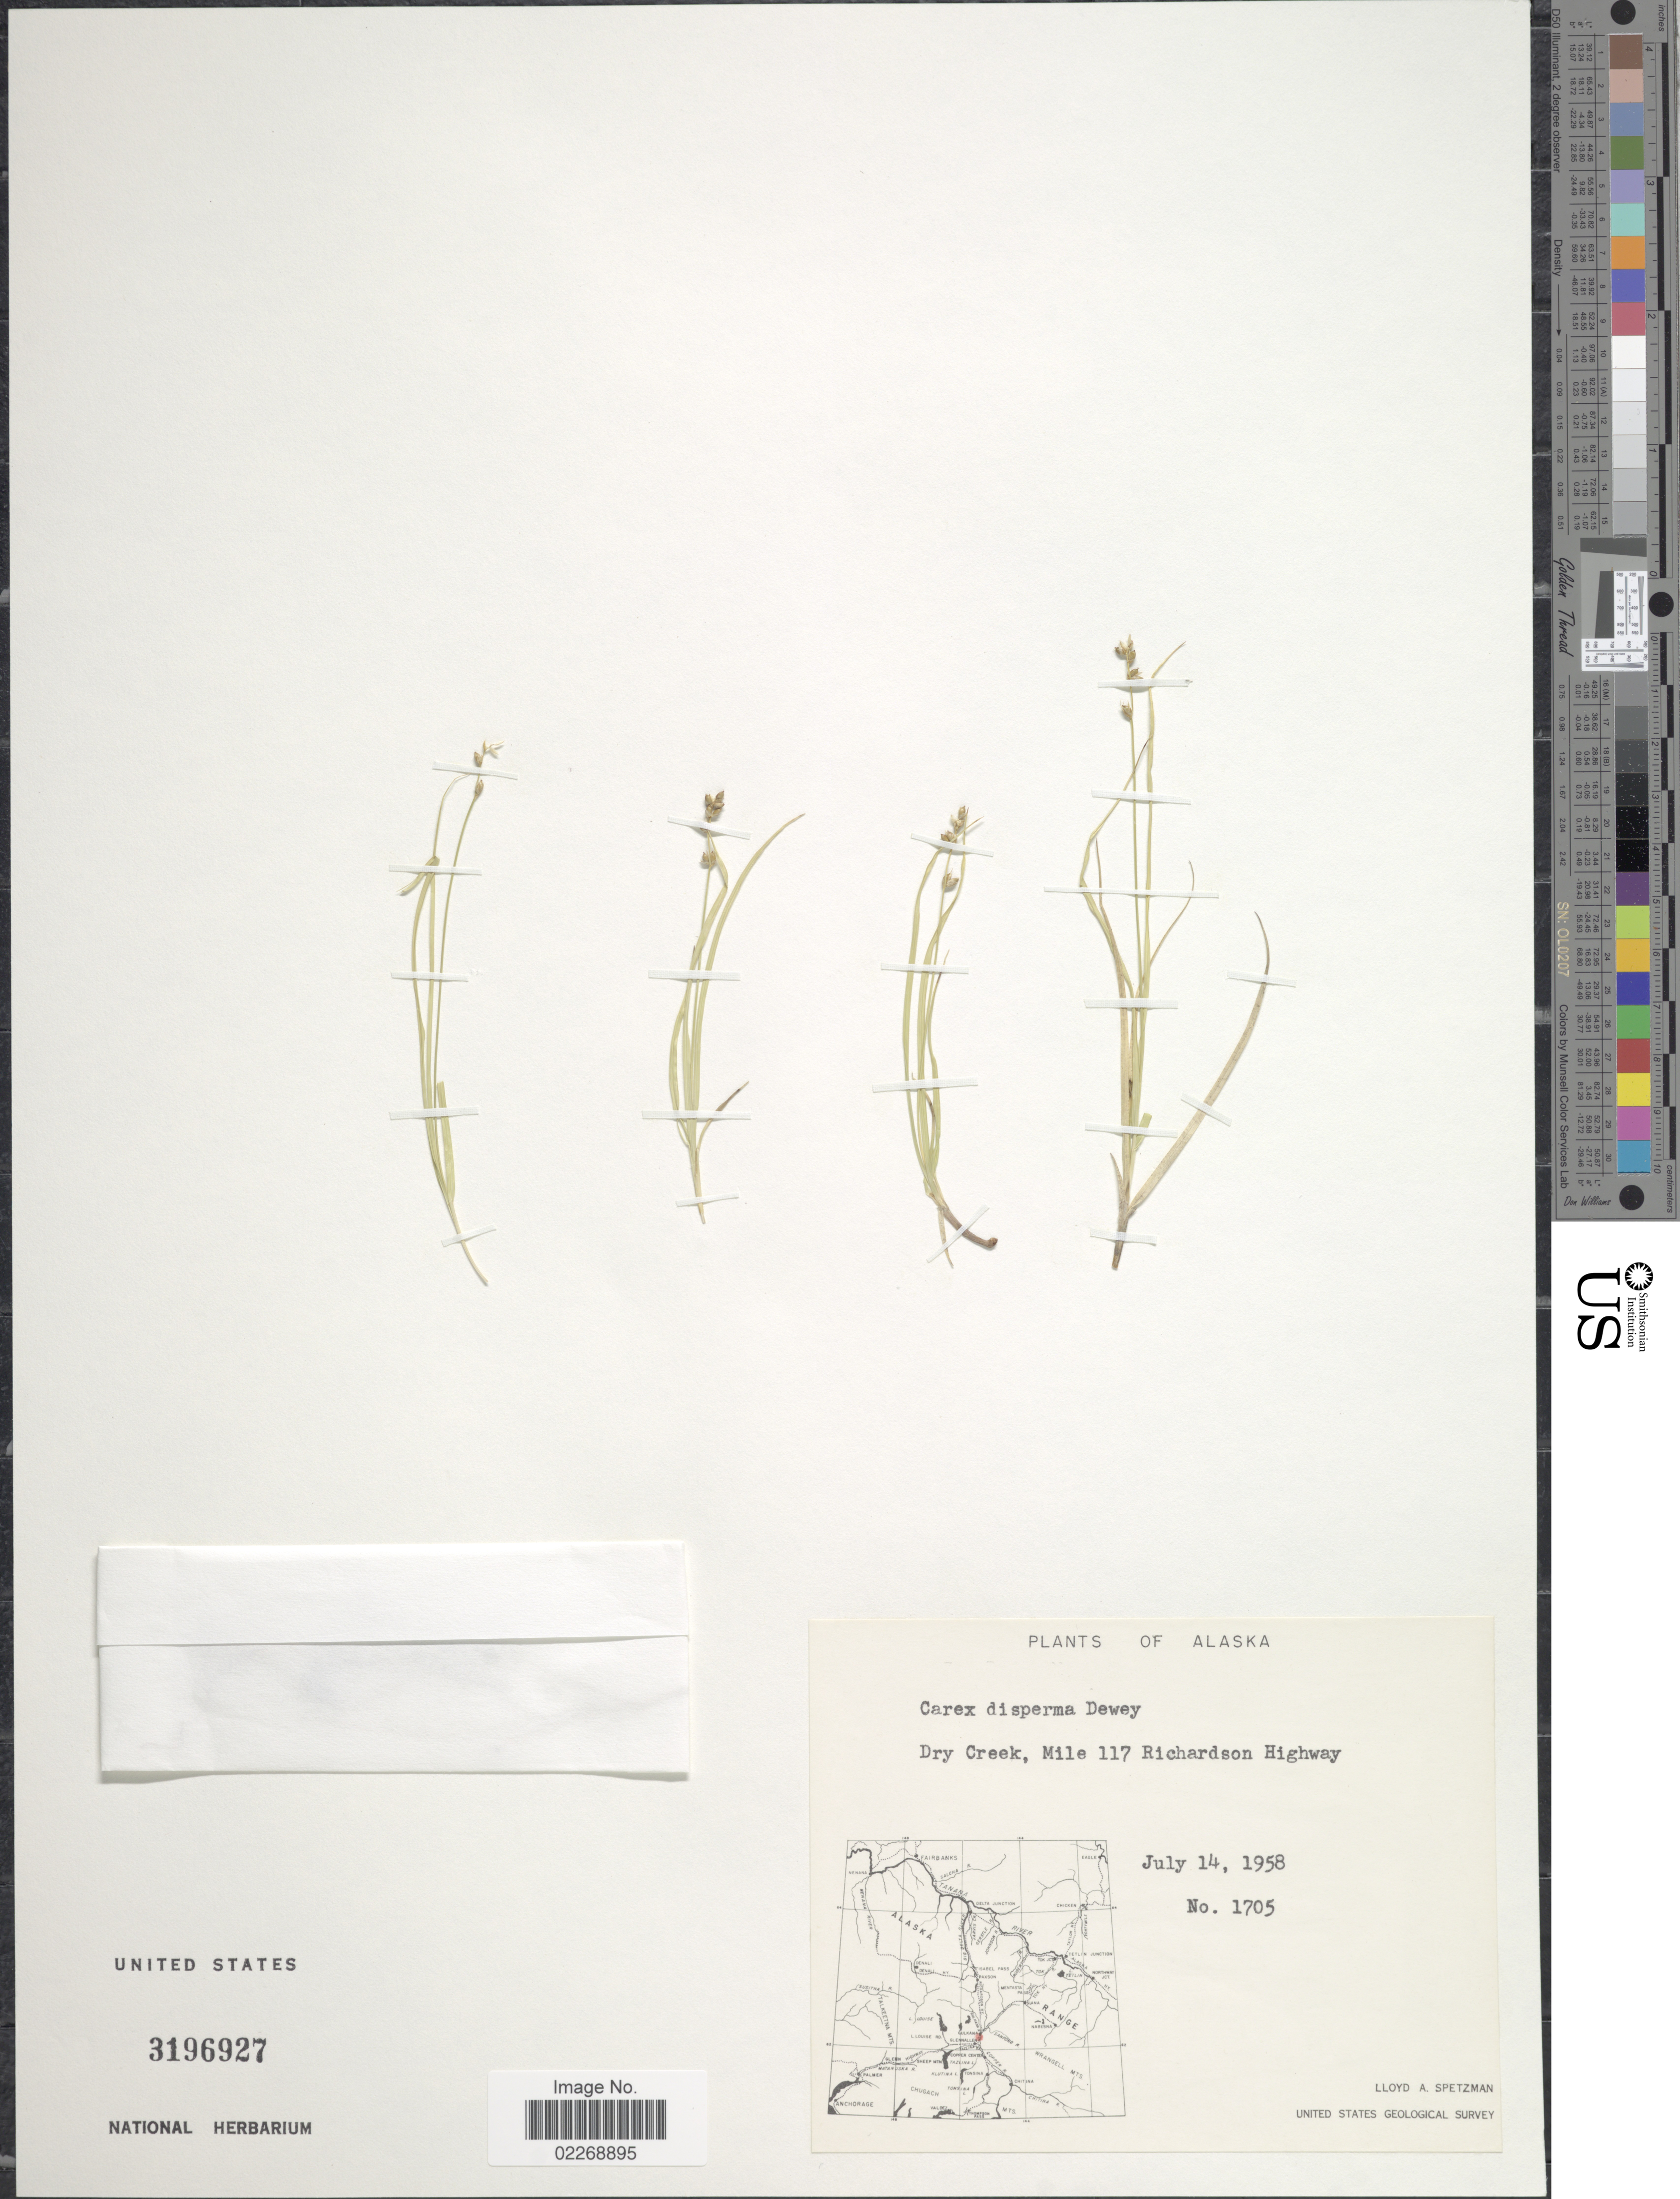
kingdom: Plantae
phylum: Tracheophyta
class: Liliopsida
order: Poales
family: Cyperaceae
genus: Carex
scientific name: Carex disperma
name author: Dewey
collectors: L. Spetzman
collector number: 1705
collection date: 1958-07-14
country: United States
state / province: Alaska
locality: Dry Creek, Mile 117 Richardson Highway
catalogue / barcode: US 3196927